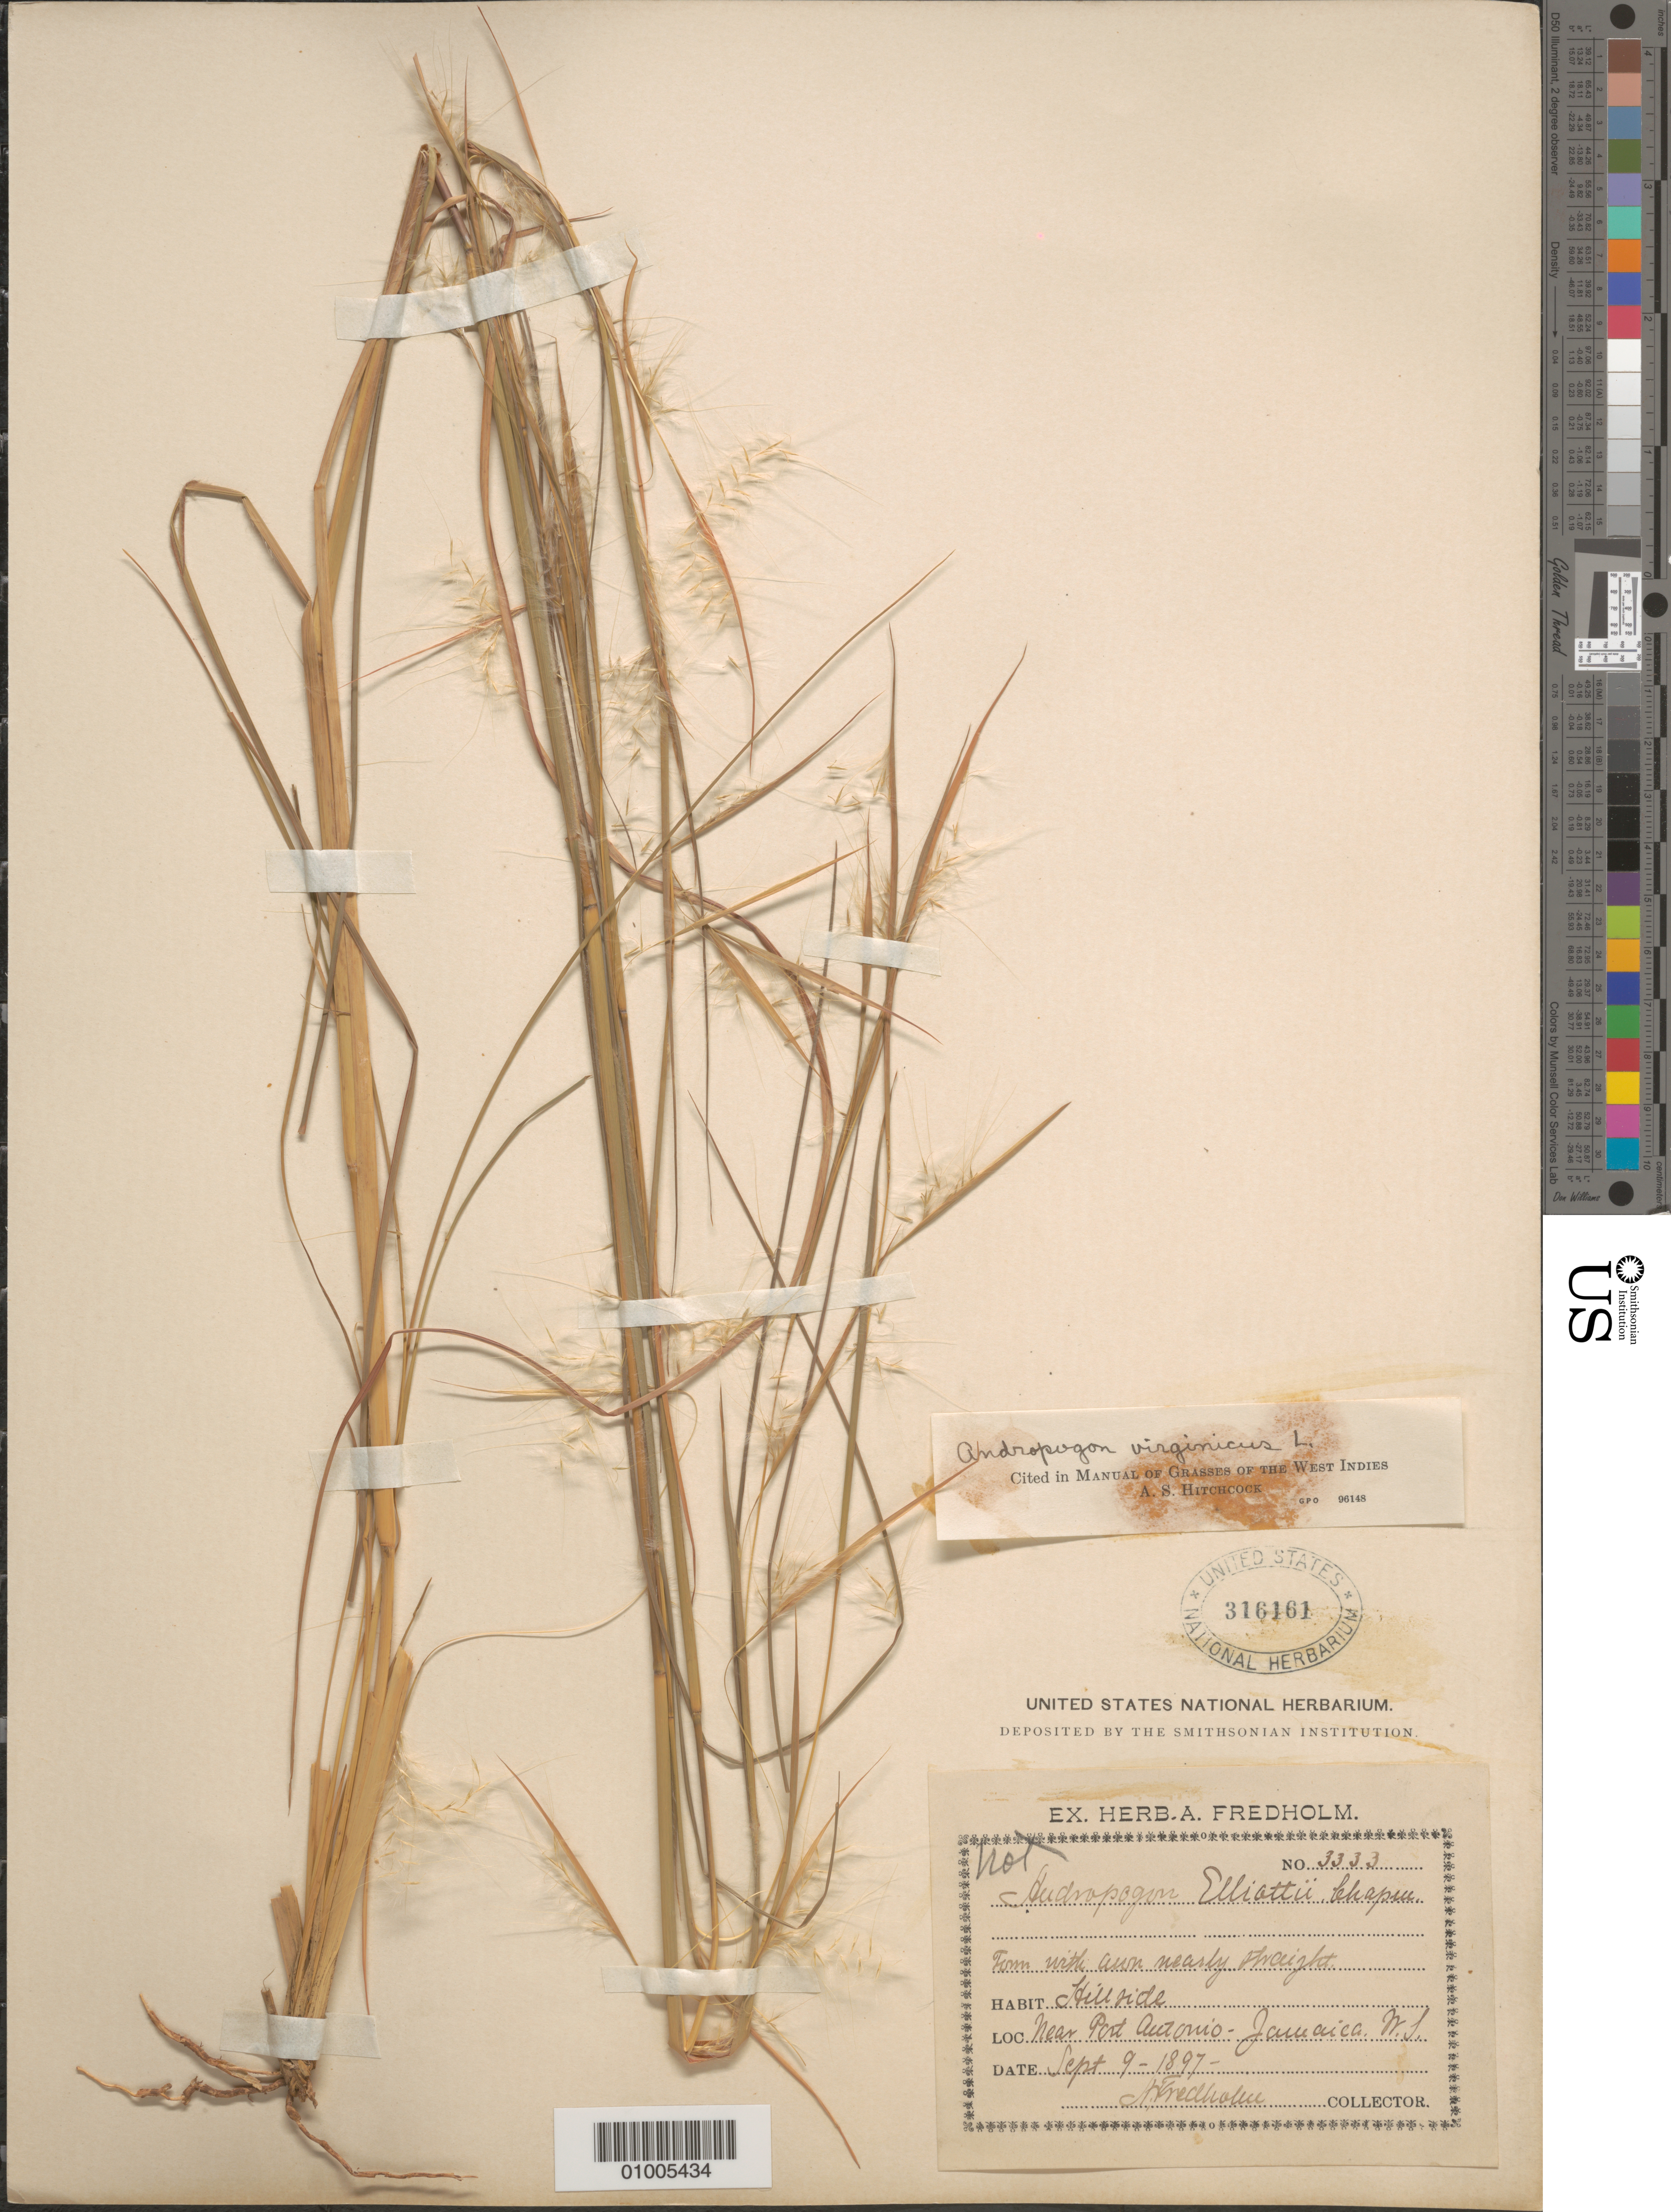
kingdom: Plantae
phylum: Tracheophyta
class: Liliopsida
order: Poales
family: Poaceae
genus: Andropogon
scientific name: Andropogon virginicus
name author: L.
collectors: A. Fredholm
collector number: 3333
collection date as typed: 09 Sep 1897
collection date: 1897-09-09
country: Jamaica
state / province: Portland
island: Jamaica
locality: Hillside Near Port Antonio.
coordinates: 0 N, 0 E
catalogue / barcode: US 316161